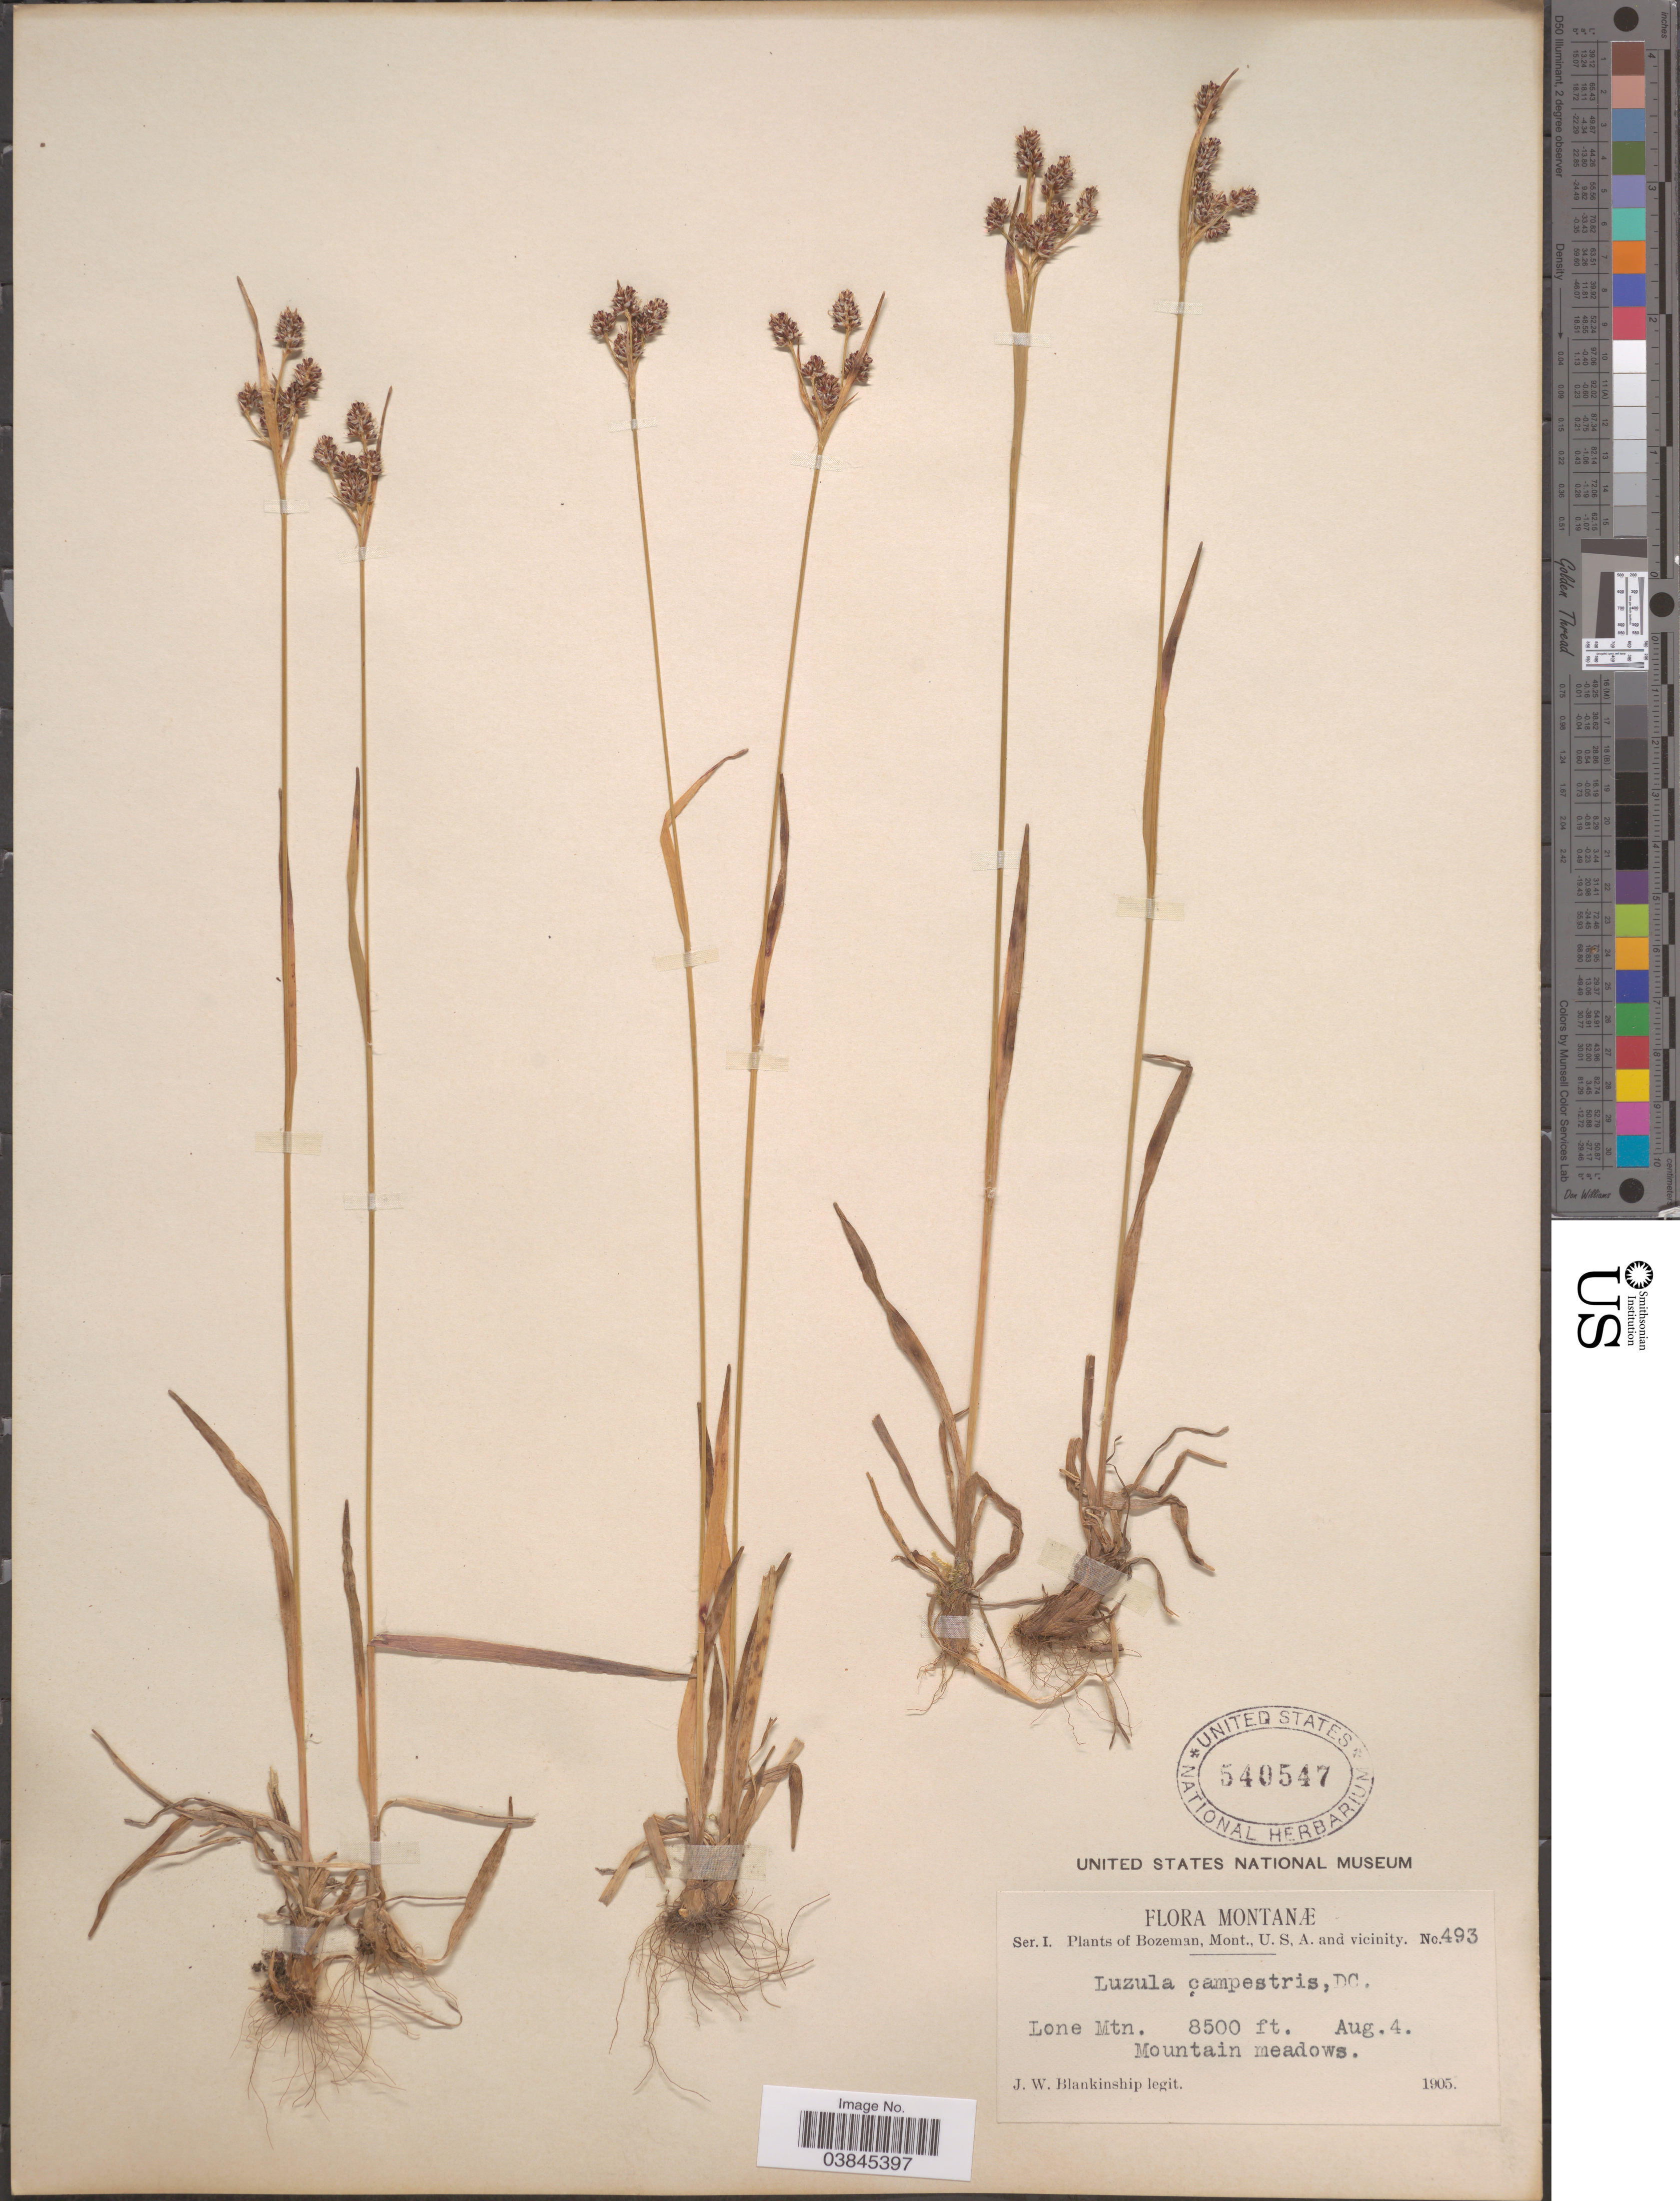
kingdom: Plantae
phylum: Tracheophyta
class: Liliopsida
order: Poales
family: Juncaceae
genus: Luzula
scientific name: Luzula campestris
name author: (L.) DC.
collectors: J. W. Blankinship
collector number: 493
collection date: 1905-08-04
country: United States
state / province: Montana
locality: Bozeman, and vicinity. Lone Mtn. Mountain meadows.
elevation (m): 2591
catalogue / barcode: US 540547